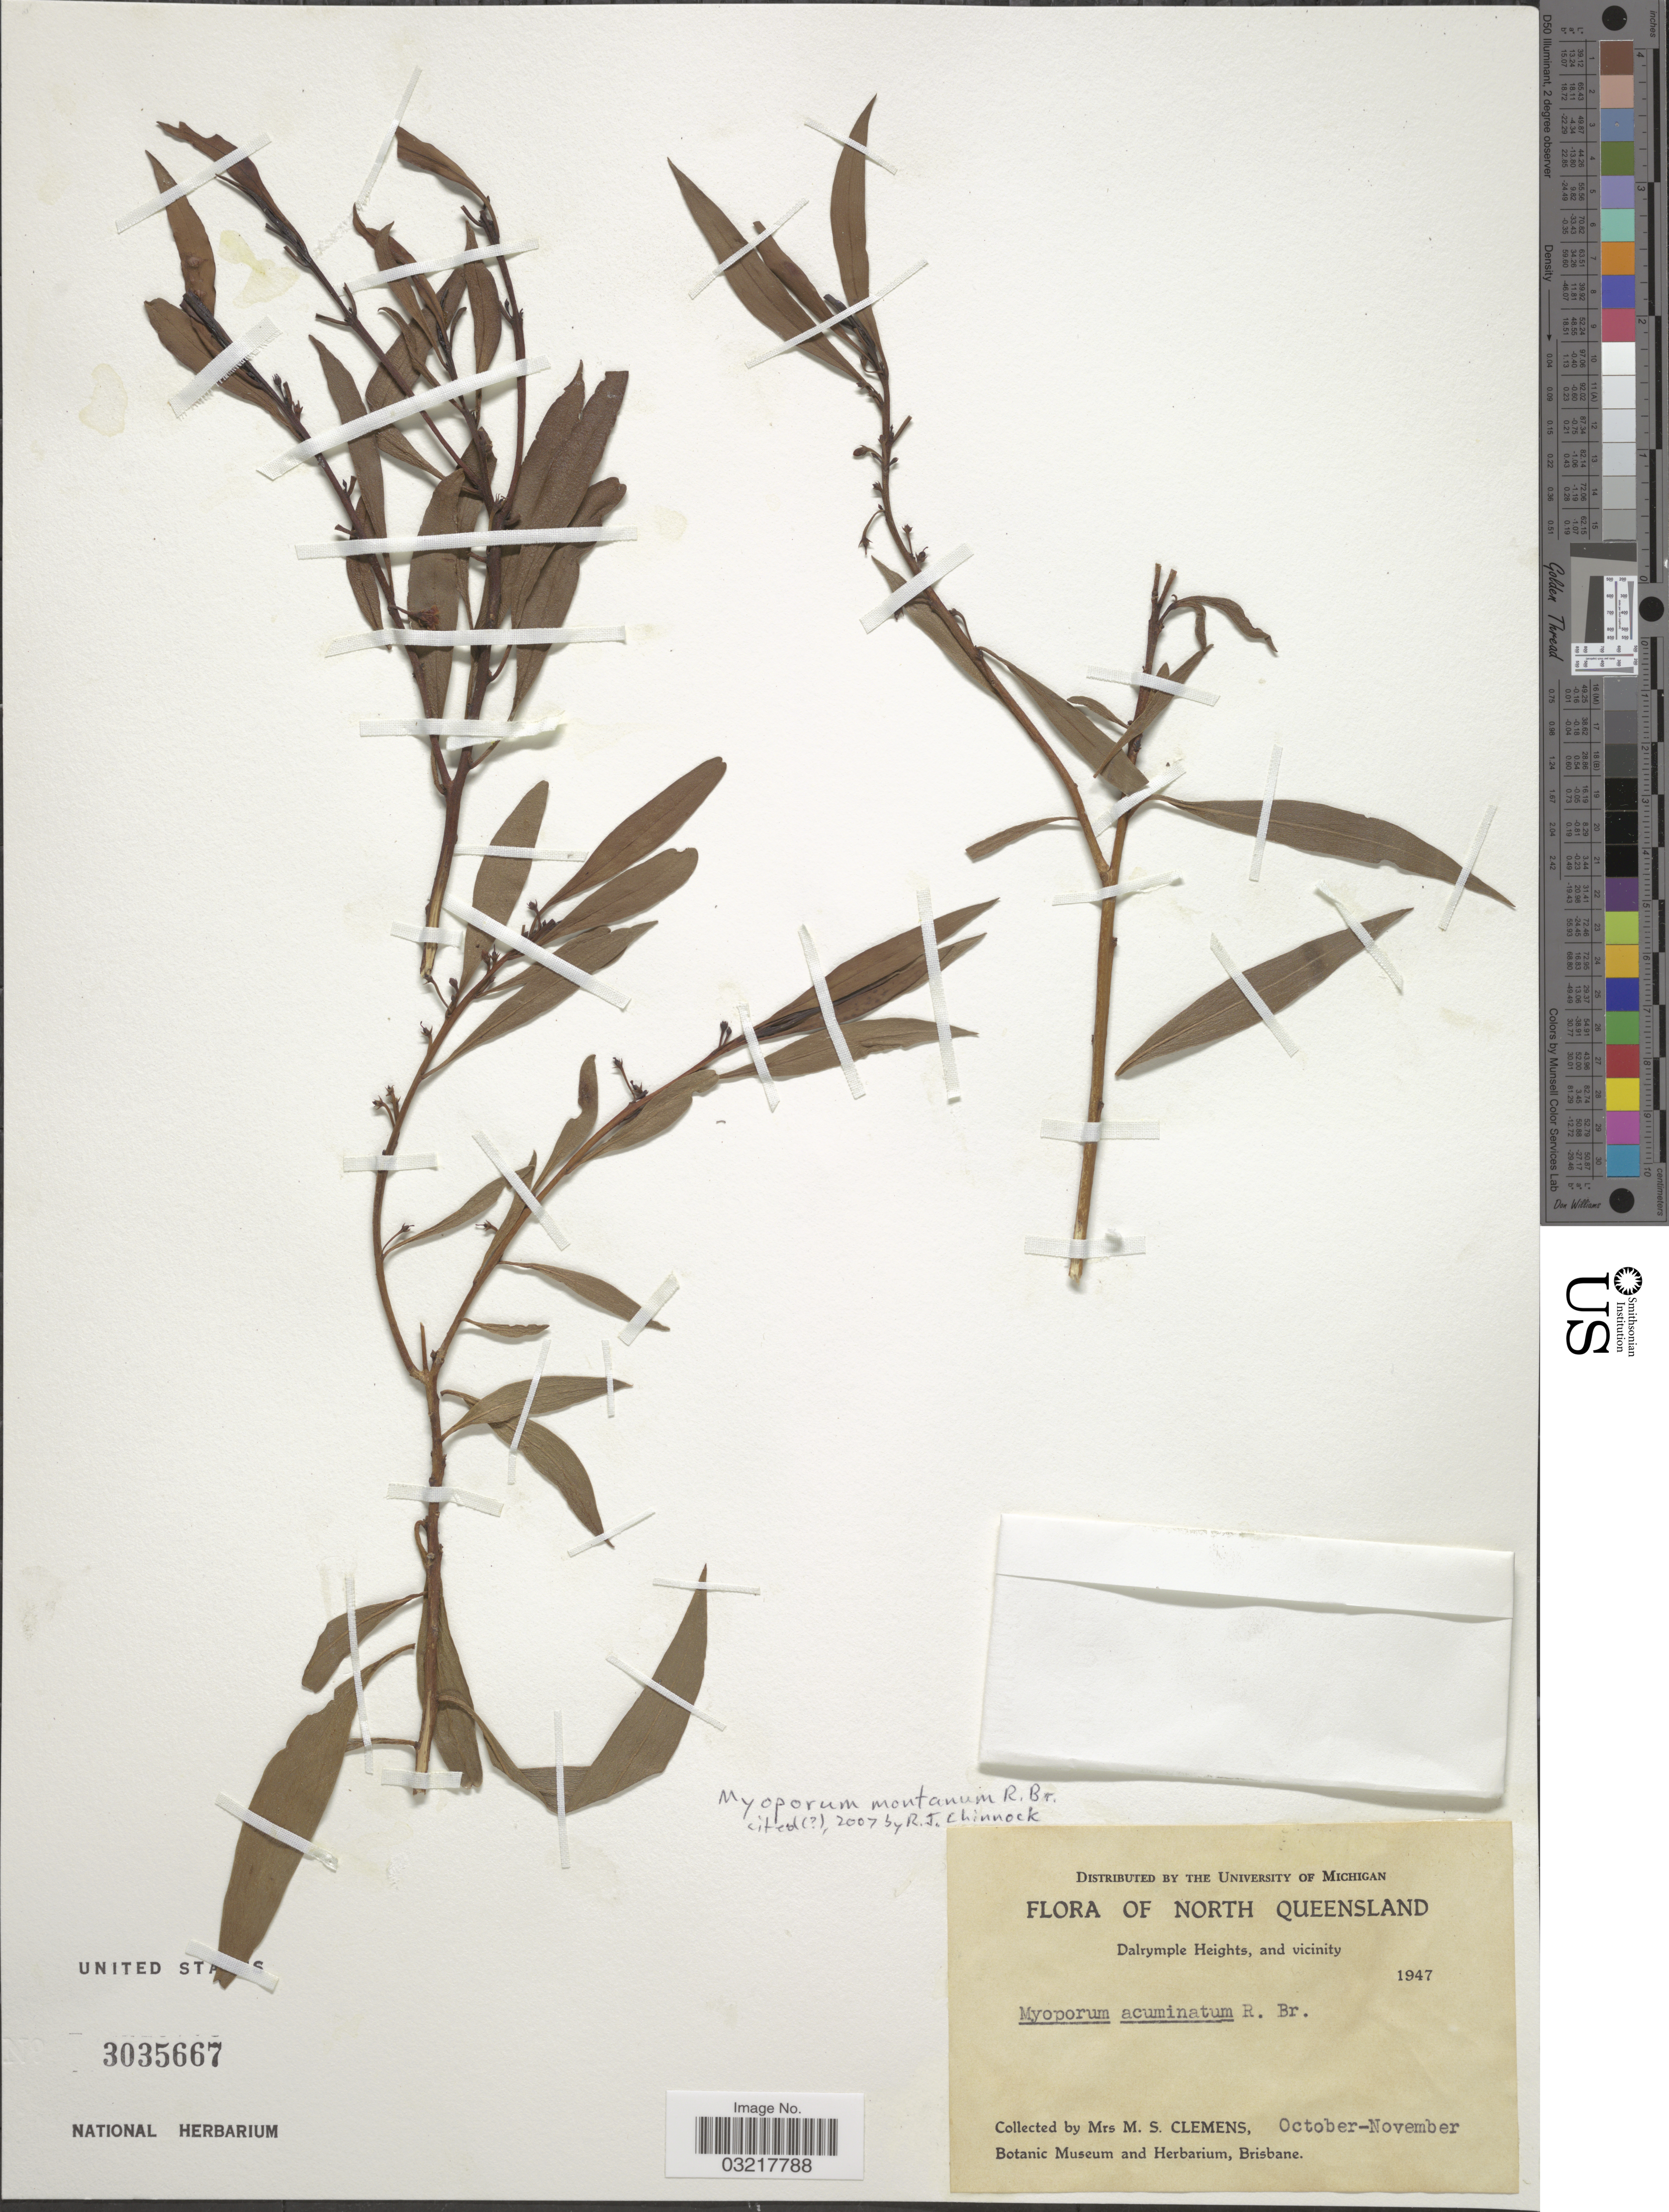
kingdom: Plantae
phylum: Tracheophyta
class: Magnoliopsida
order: Lamiales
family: Scrophulariaceae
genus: Myoporum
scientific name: Myoporum montanum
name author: R. Br.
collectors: M. Clemens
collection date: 1947-10/1947-11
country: Australia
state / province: Queensland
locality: North Queensland. Dalrymple Heights, and vicinity.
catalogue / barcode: US 3035667